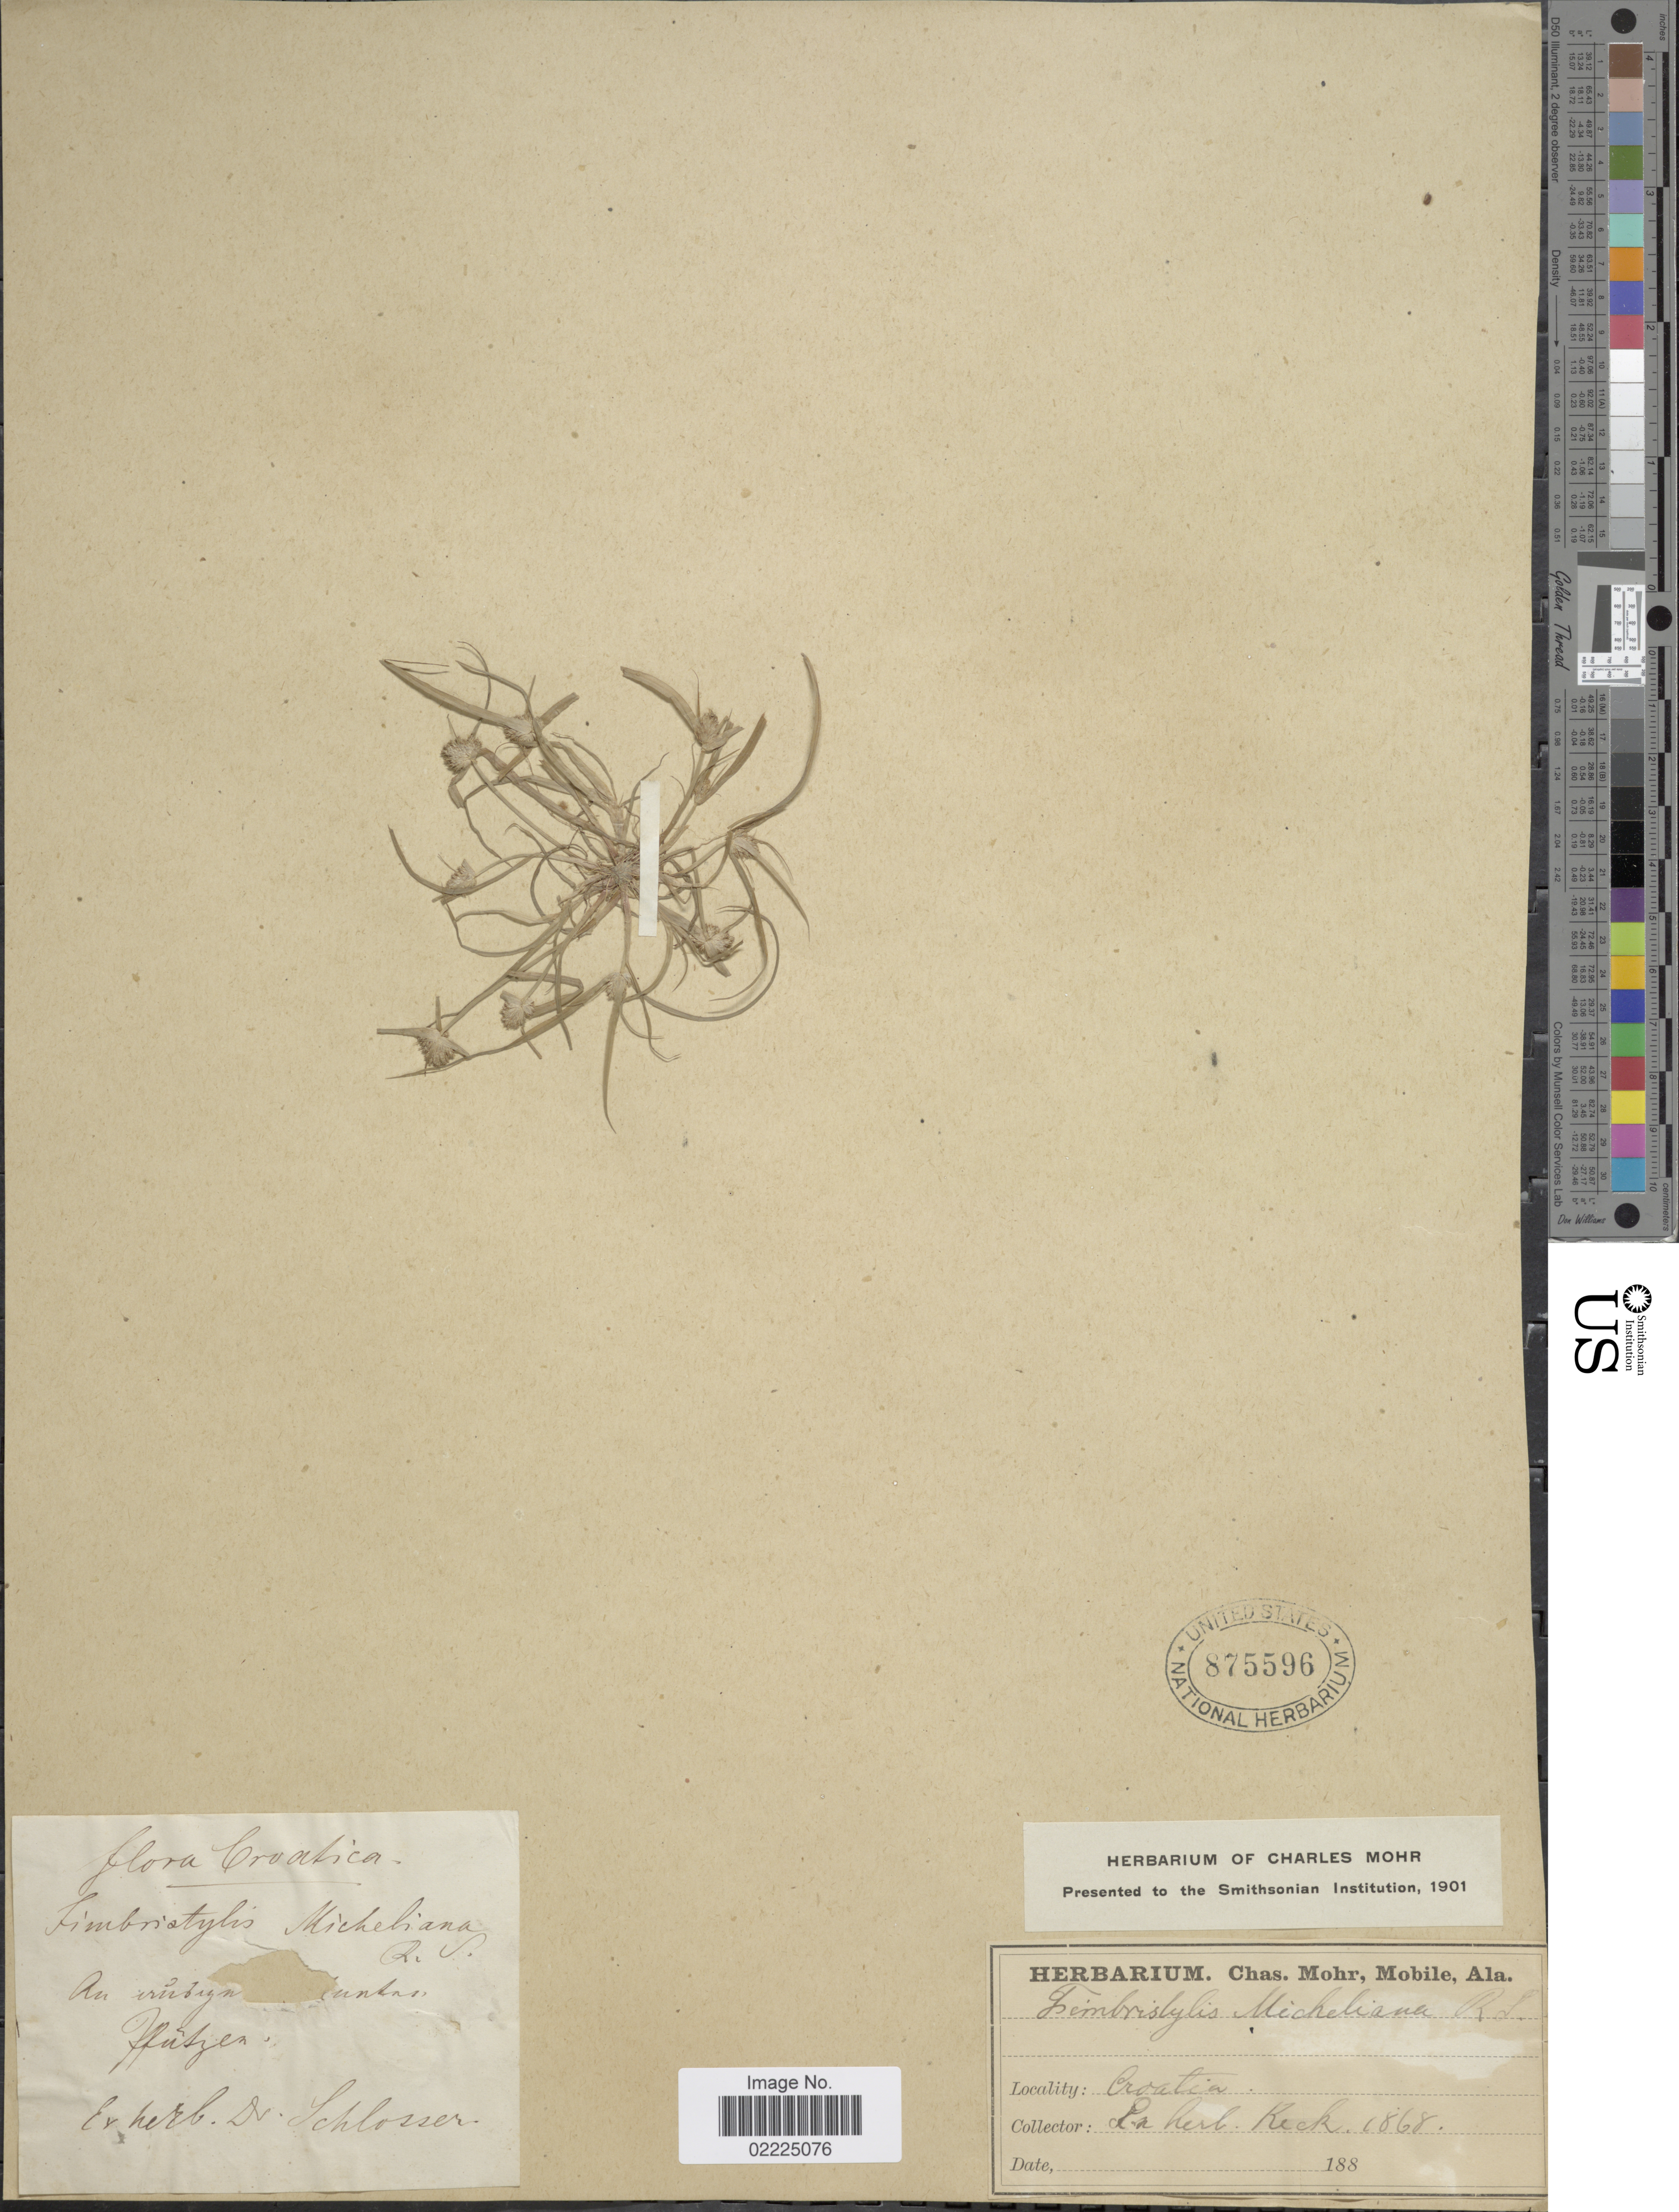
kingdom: Plantae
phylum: Tracheophyta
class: Liliopsida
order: Poales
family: Cyperaceae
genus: Cyperus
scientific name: Cyperus michelianus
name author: (L.) Delile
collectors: Ex Herb. Keck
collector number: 1868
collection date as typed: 188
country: Croatia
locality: An [illegible text] pflatzen[interpreted]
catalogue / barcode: US 875596